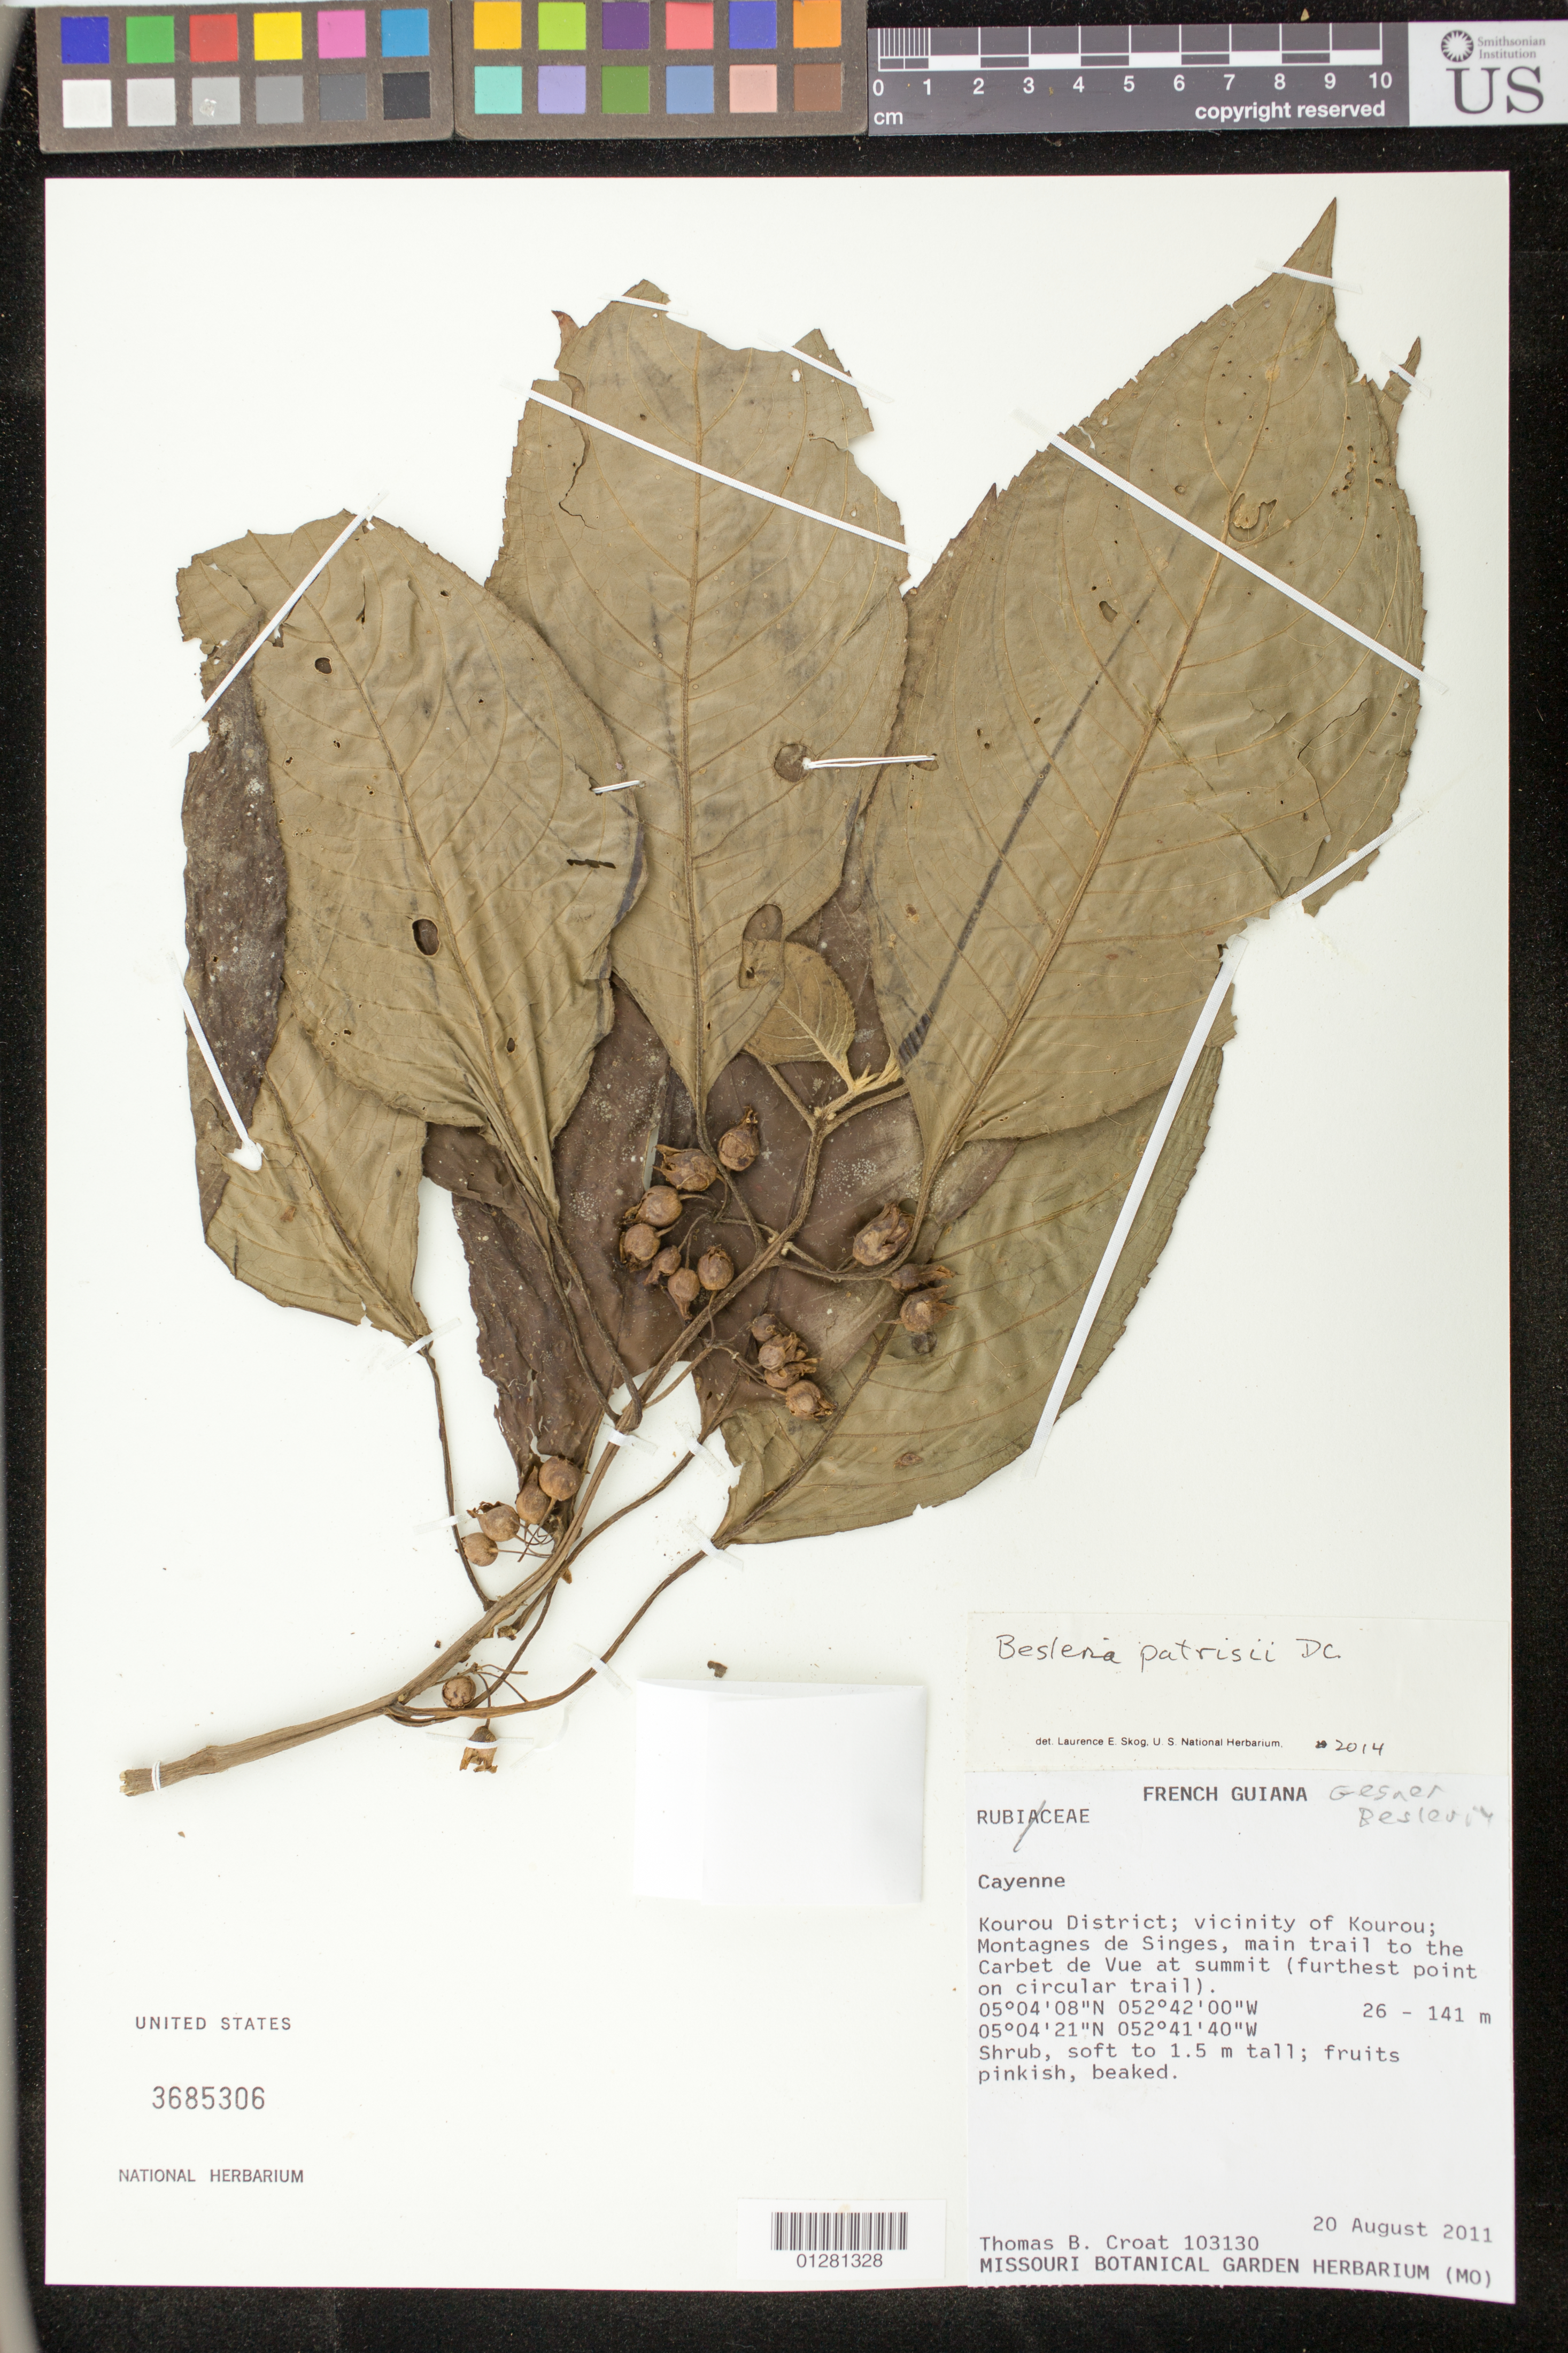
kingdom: Plantae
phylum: Tracheophyta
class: Magnoliopsida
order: Lamiales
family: Gesneriaceae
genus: Besleria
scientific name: Besleria patrisii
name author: DC.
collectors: T. B. Croat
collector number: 103130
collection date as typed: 20 Aug 2011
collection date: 2011-08-20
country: French Guiana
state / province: Cayenne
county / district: Kourou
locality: Vicinity of Kourou.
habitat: Shrub.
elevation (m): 26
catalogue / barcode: US 3685306